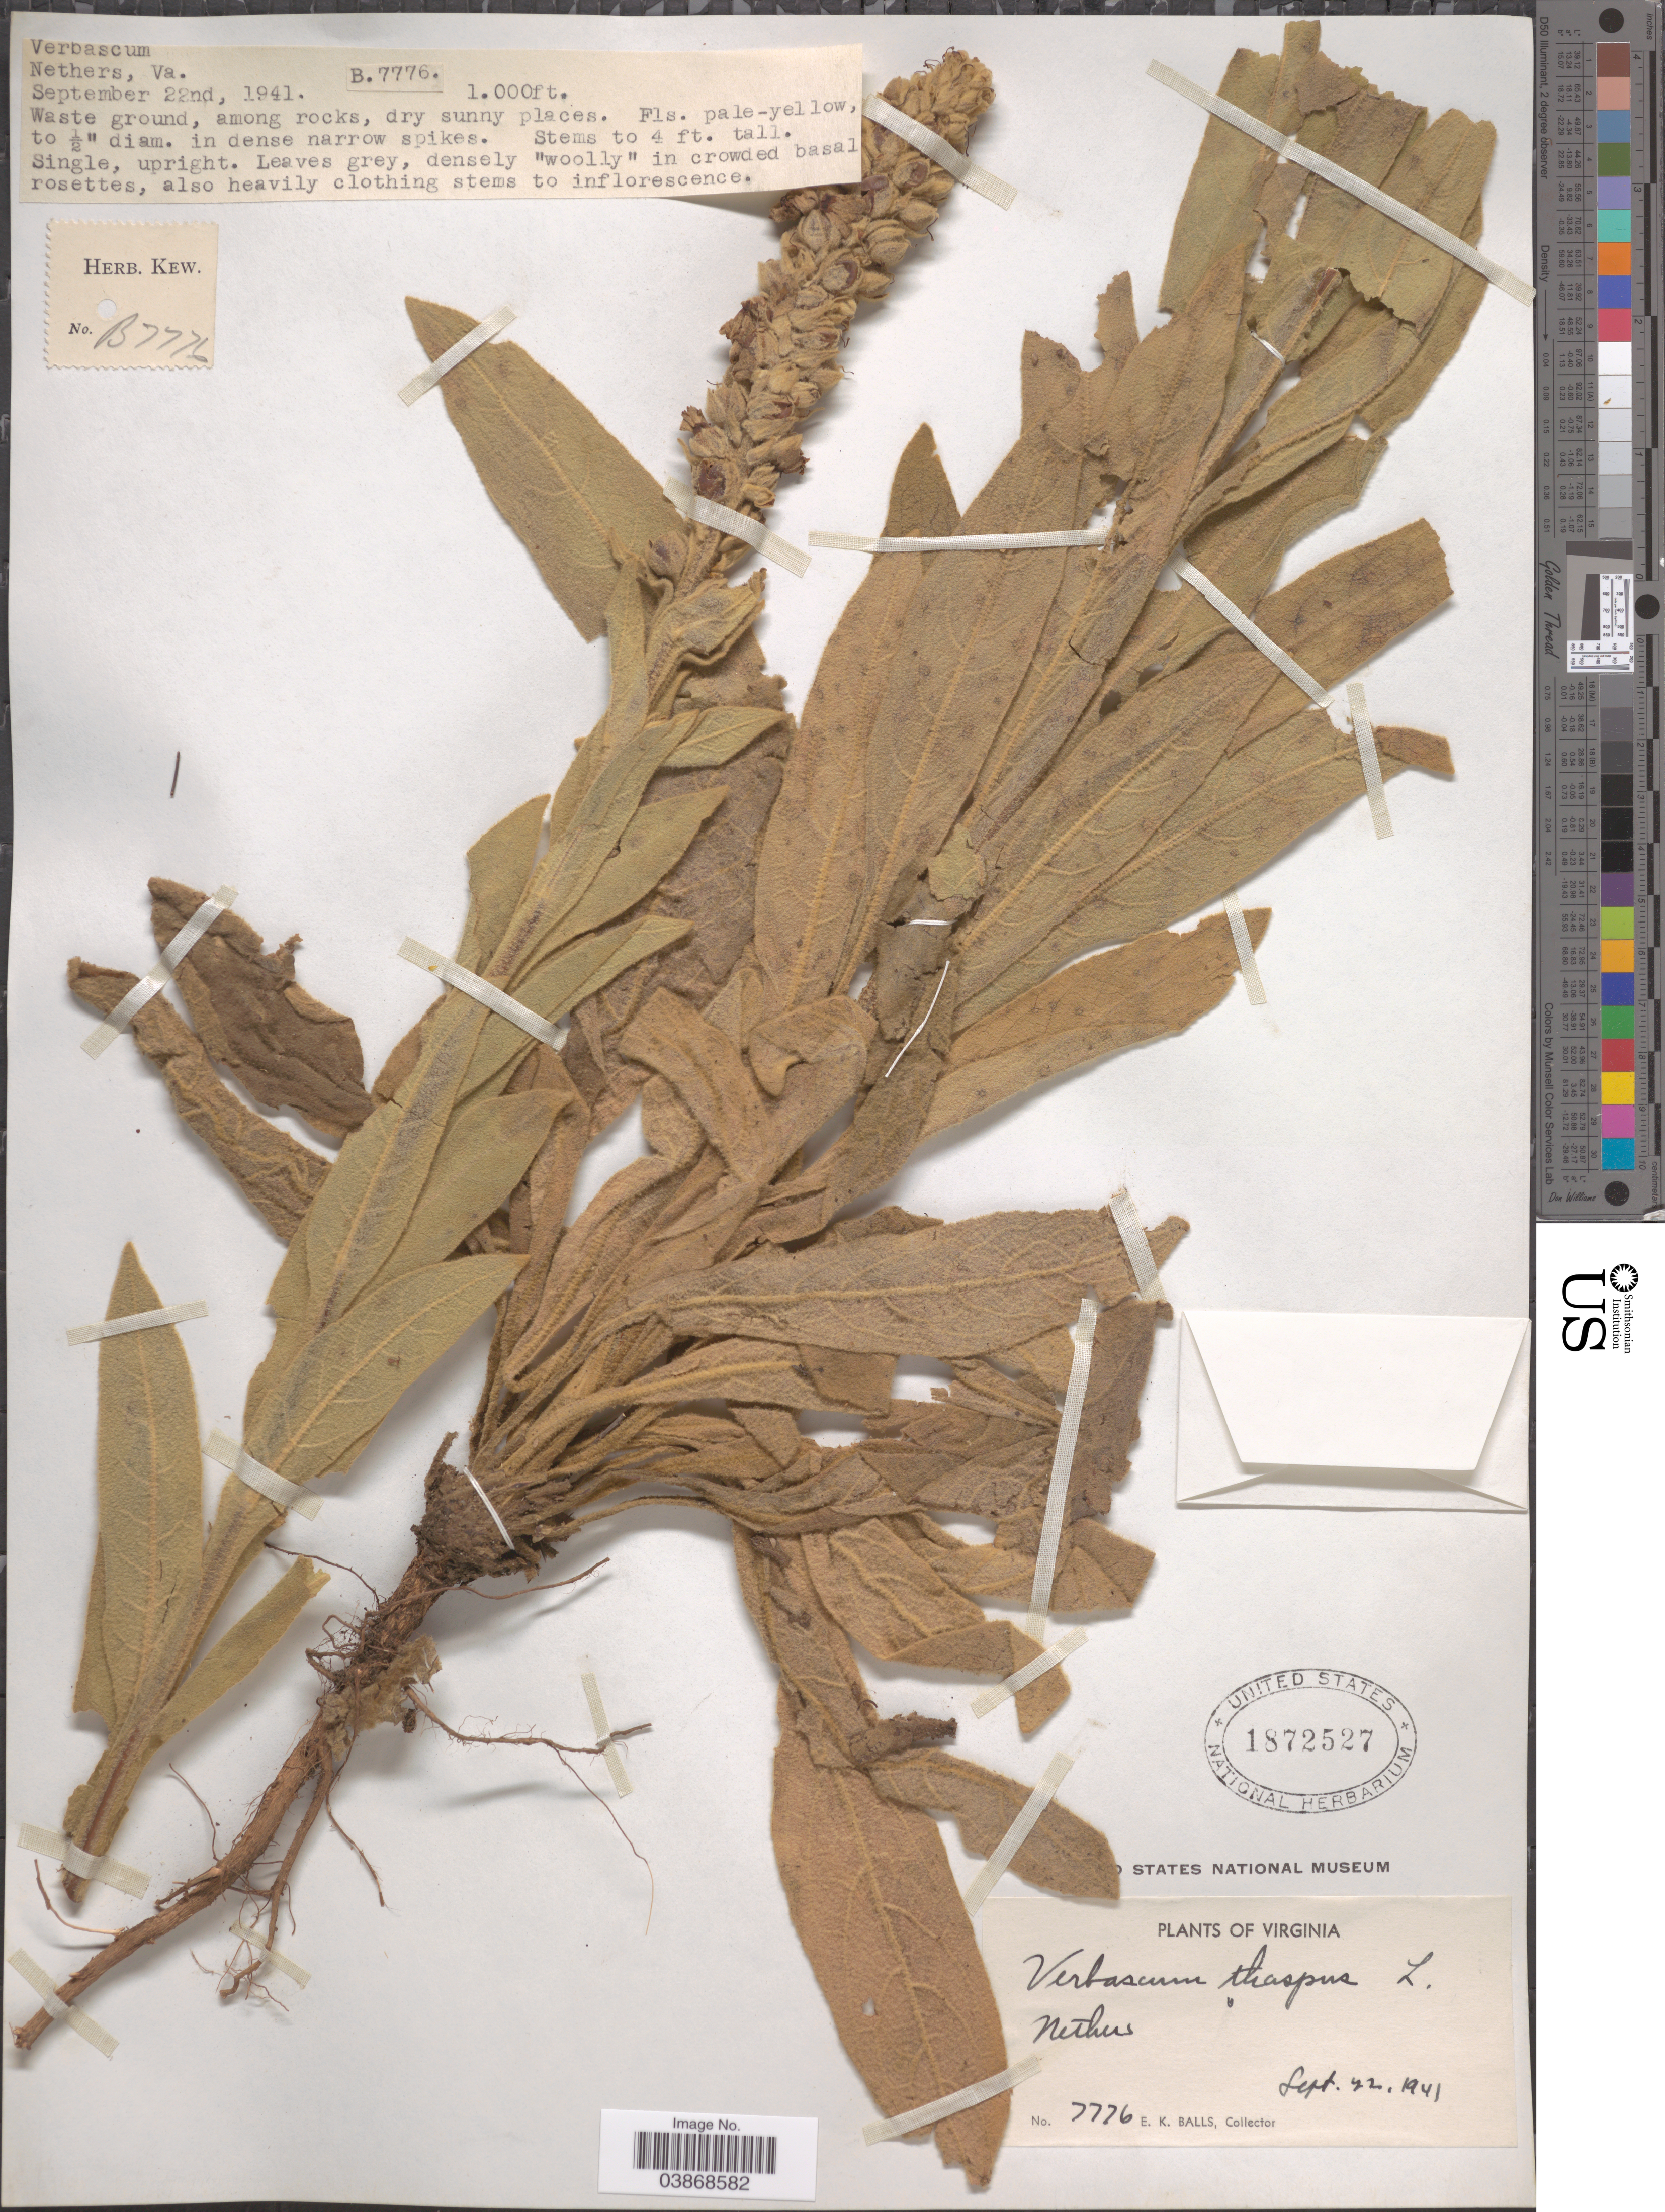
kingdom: Plantae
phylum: Tracheophyta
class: Magnoliopsida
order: Lamiales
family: Scrophulariaceae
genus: Verbascum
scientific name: Verbascum thapsus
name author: L.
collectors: E. K. Balls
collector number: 7776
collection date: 1941-09-22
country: United States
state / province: Virginia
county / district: Madison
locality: Nethers.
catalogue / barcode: US 1872527